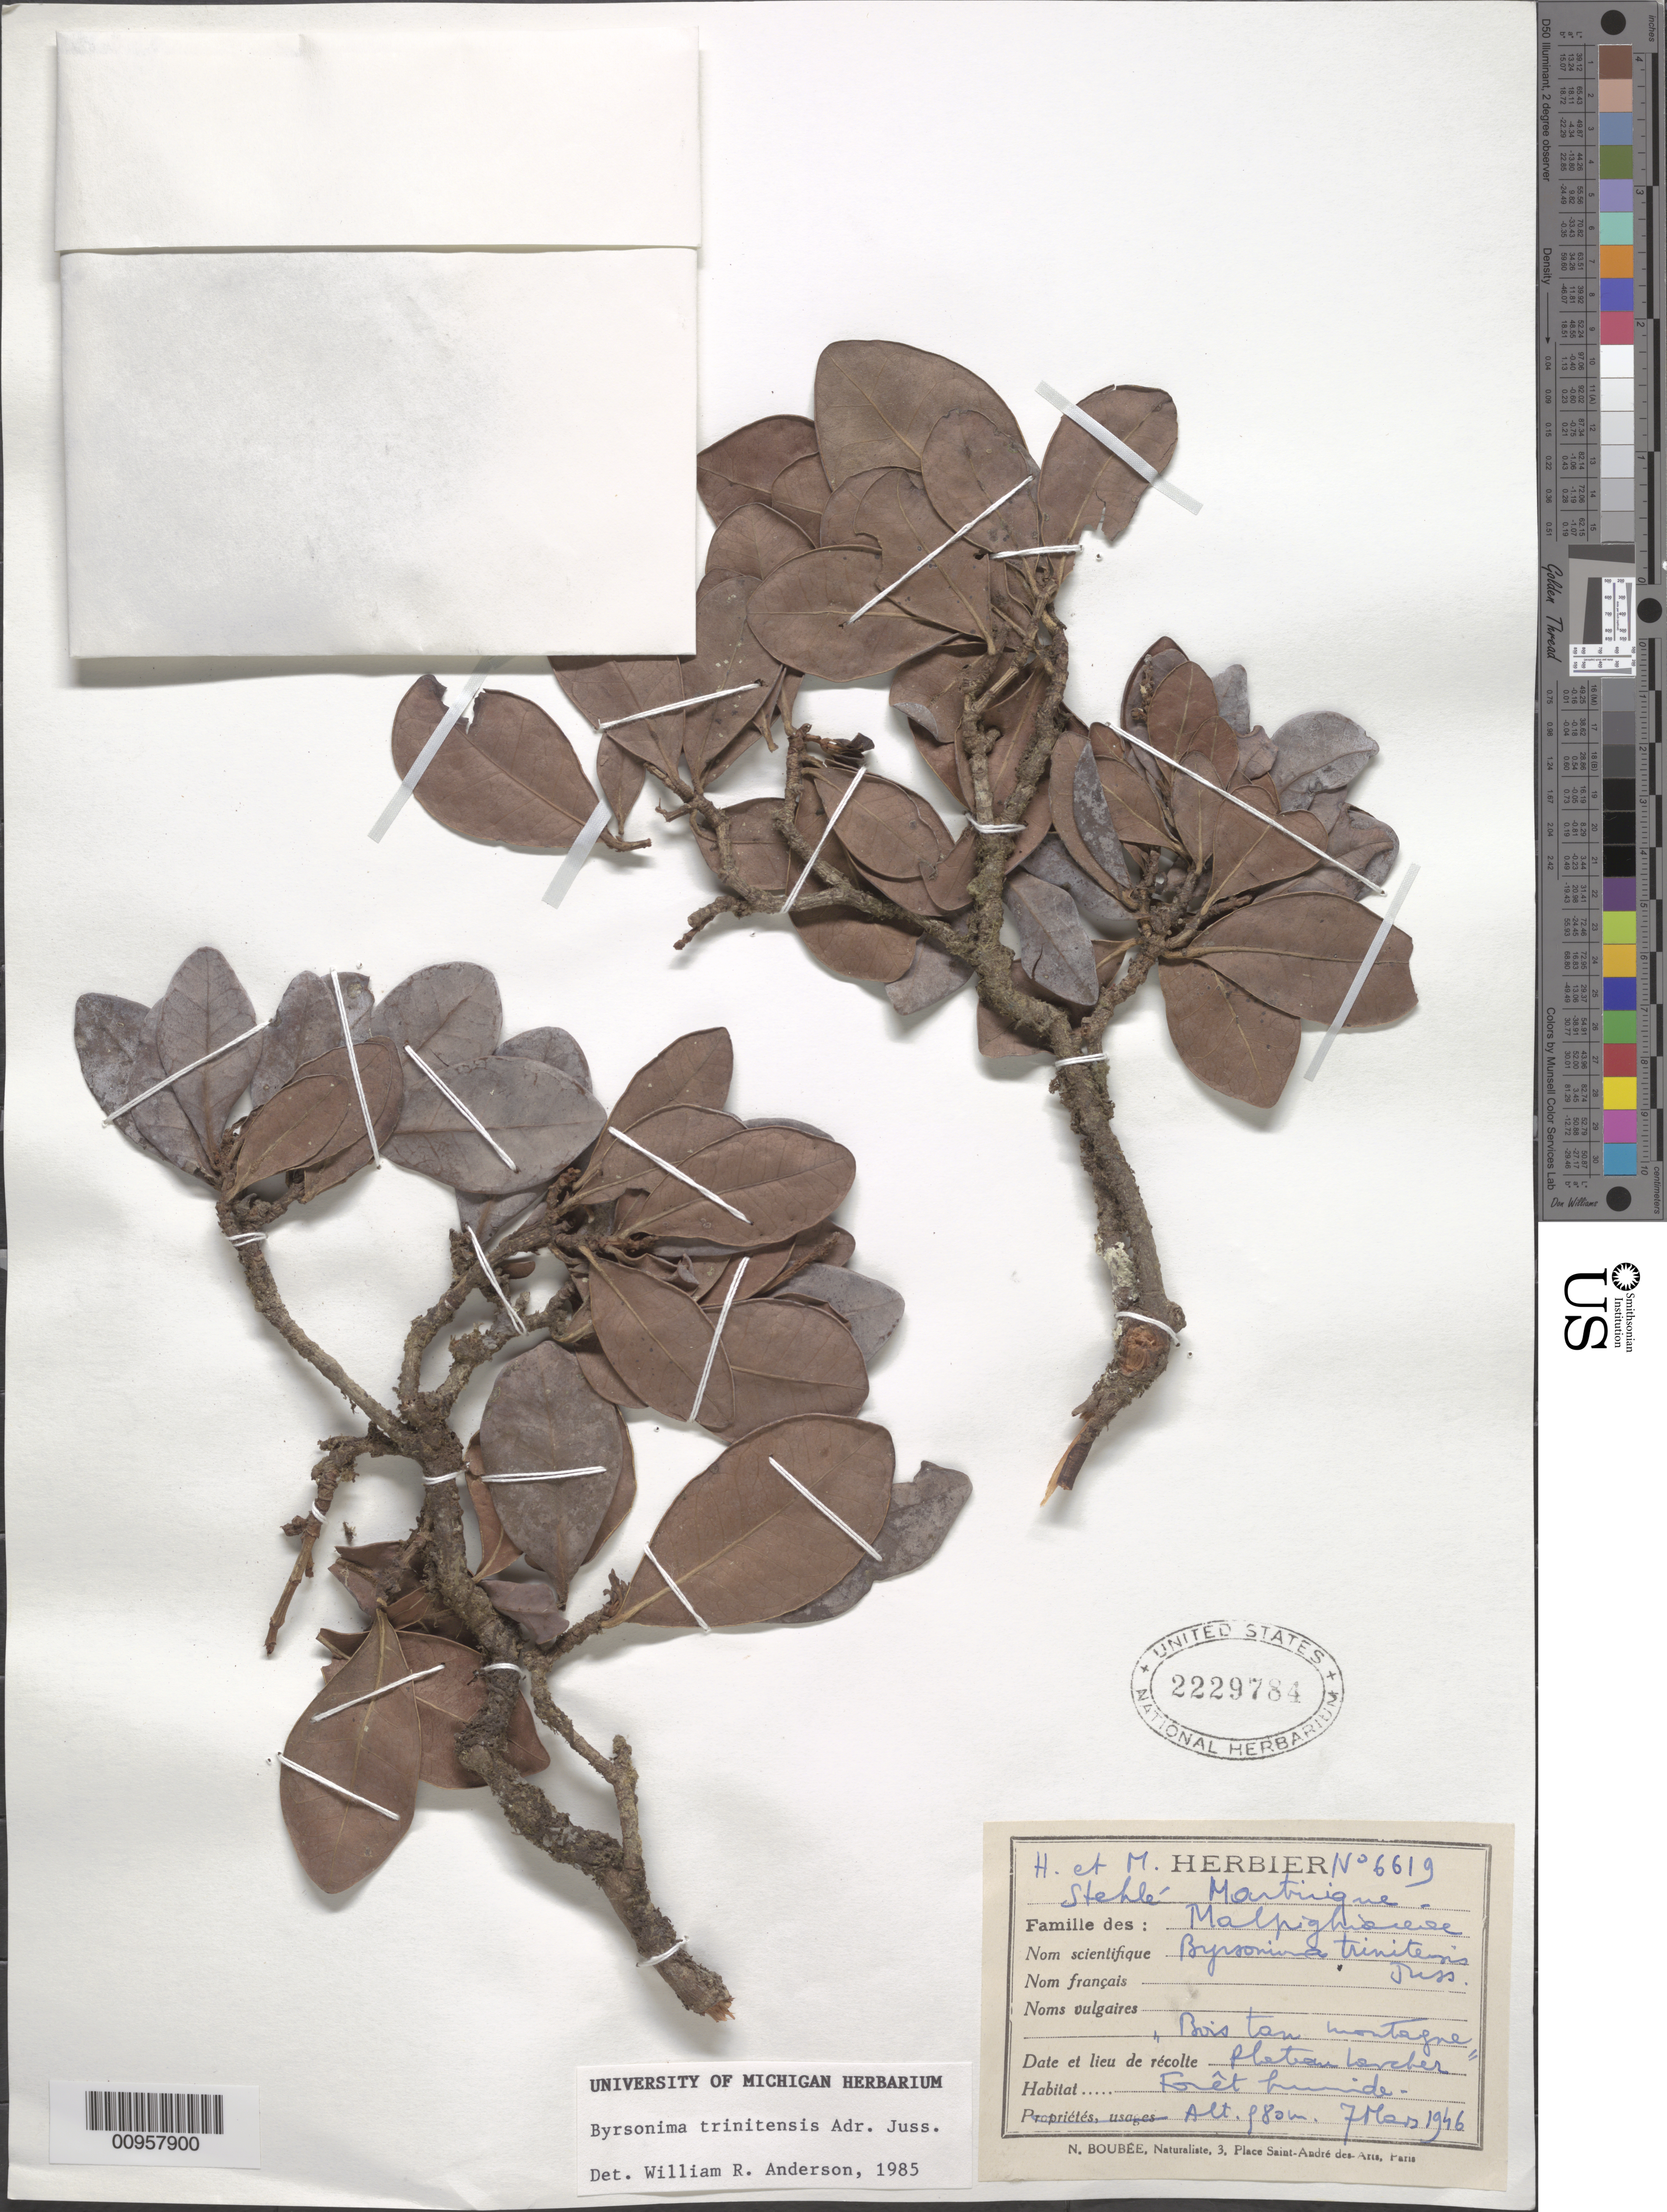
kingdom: Plantae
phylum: Tracheophyta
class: Magnoliopsida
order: Malpighiales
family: Malpighiaceae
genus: Byrsonima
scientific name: Byrsonima trinitensis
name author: A. Juss.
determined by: Anderson, W. R., (MICH), University of Michigan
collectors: H. Stehlé & M. Stehlé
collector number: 6619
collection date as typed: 07 Mar 1946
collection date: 1946-03-07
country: Martinique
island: Martinique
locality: Plateau Larcher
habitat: Forêt humide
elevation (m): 580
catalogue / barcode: US 2229784